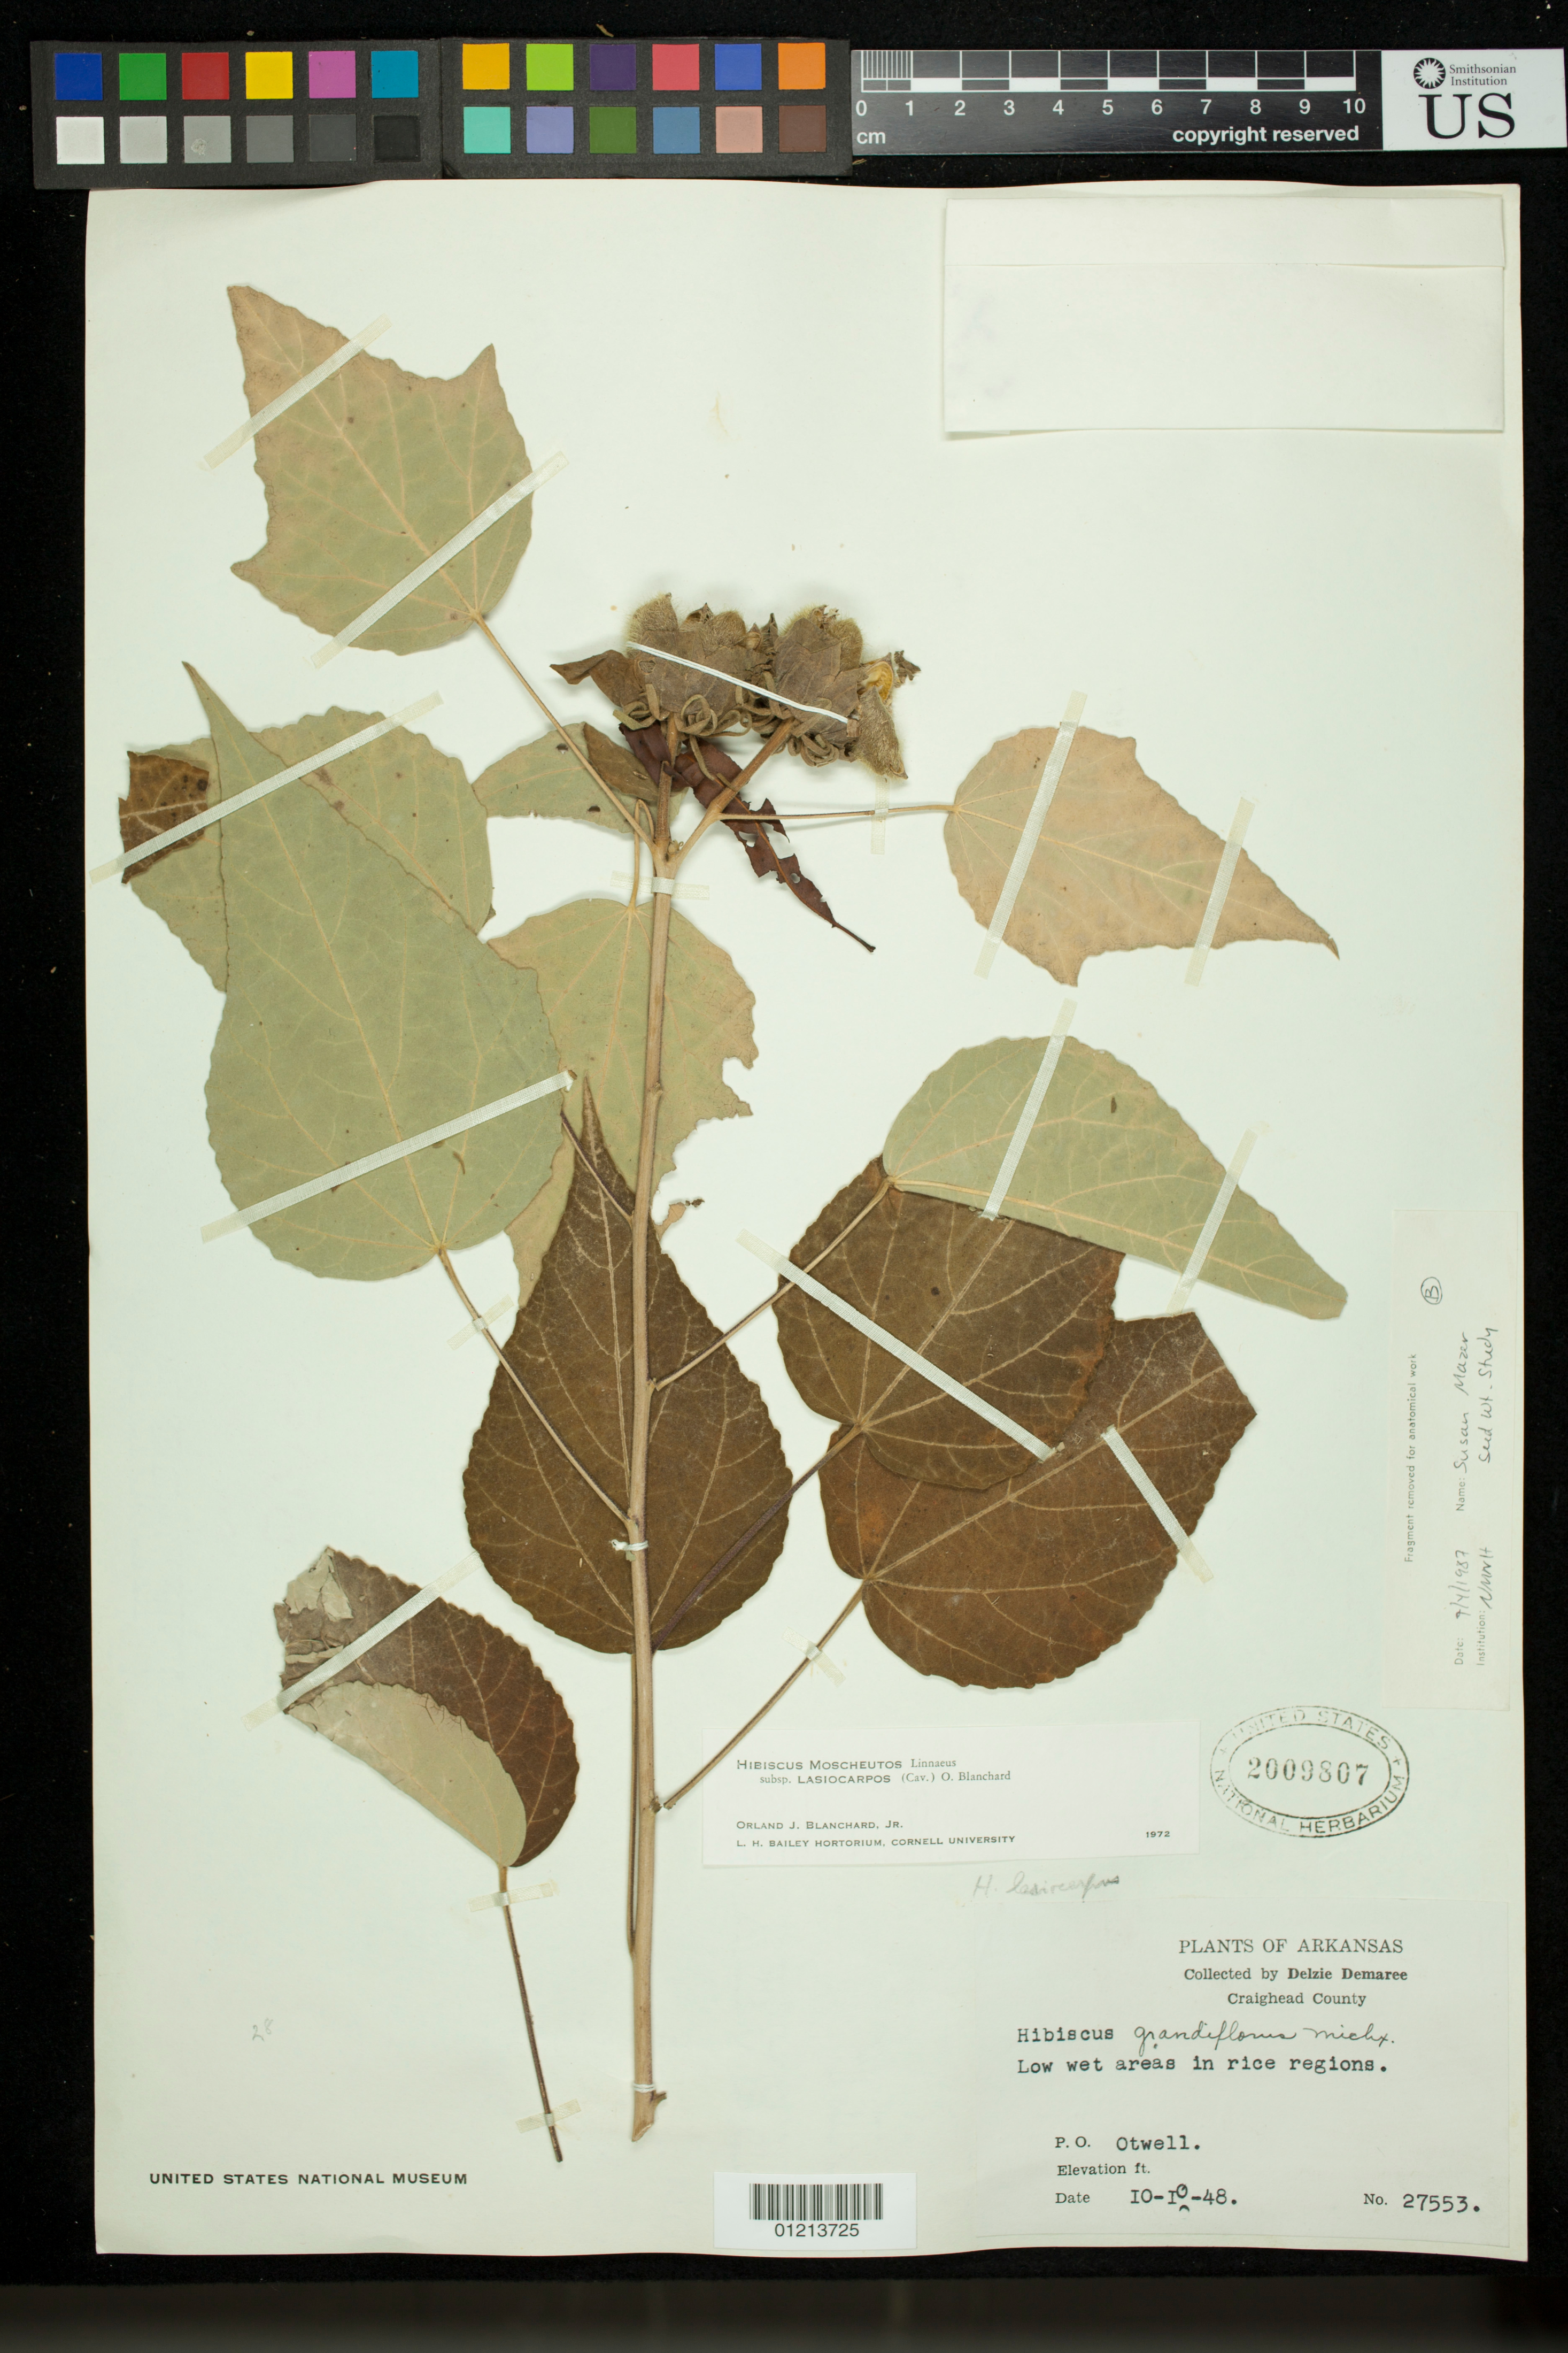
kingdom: Plantae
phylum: Tracheophyta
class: Magnoliopsida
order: Malvales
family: Malvaceae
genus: Hibiscus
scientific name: Hibiscus moscheutos subsp. lasiocarpos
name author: (Cav.) O.J. Blanch.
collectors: D. Demaree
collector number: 27553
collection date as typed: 10 Oct 1948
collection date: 1948-10-10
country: United States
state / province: Arkansas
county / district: Craighead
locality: Craighead County: Low wet areas in rice regions. P.O. Otwell.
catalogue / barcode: US 2009807